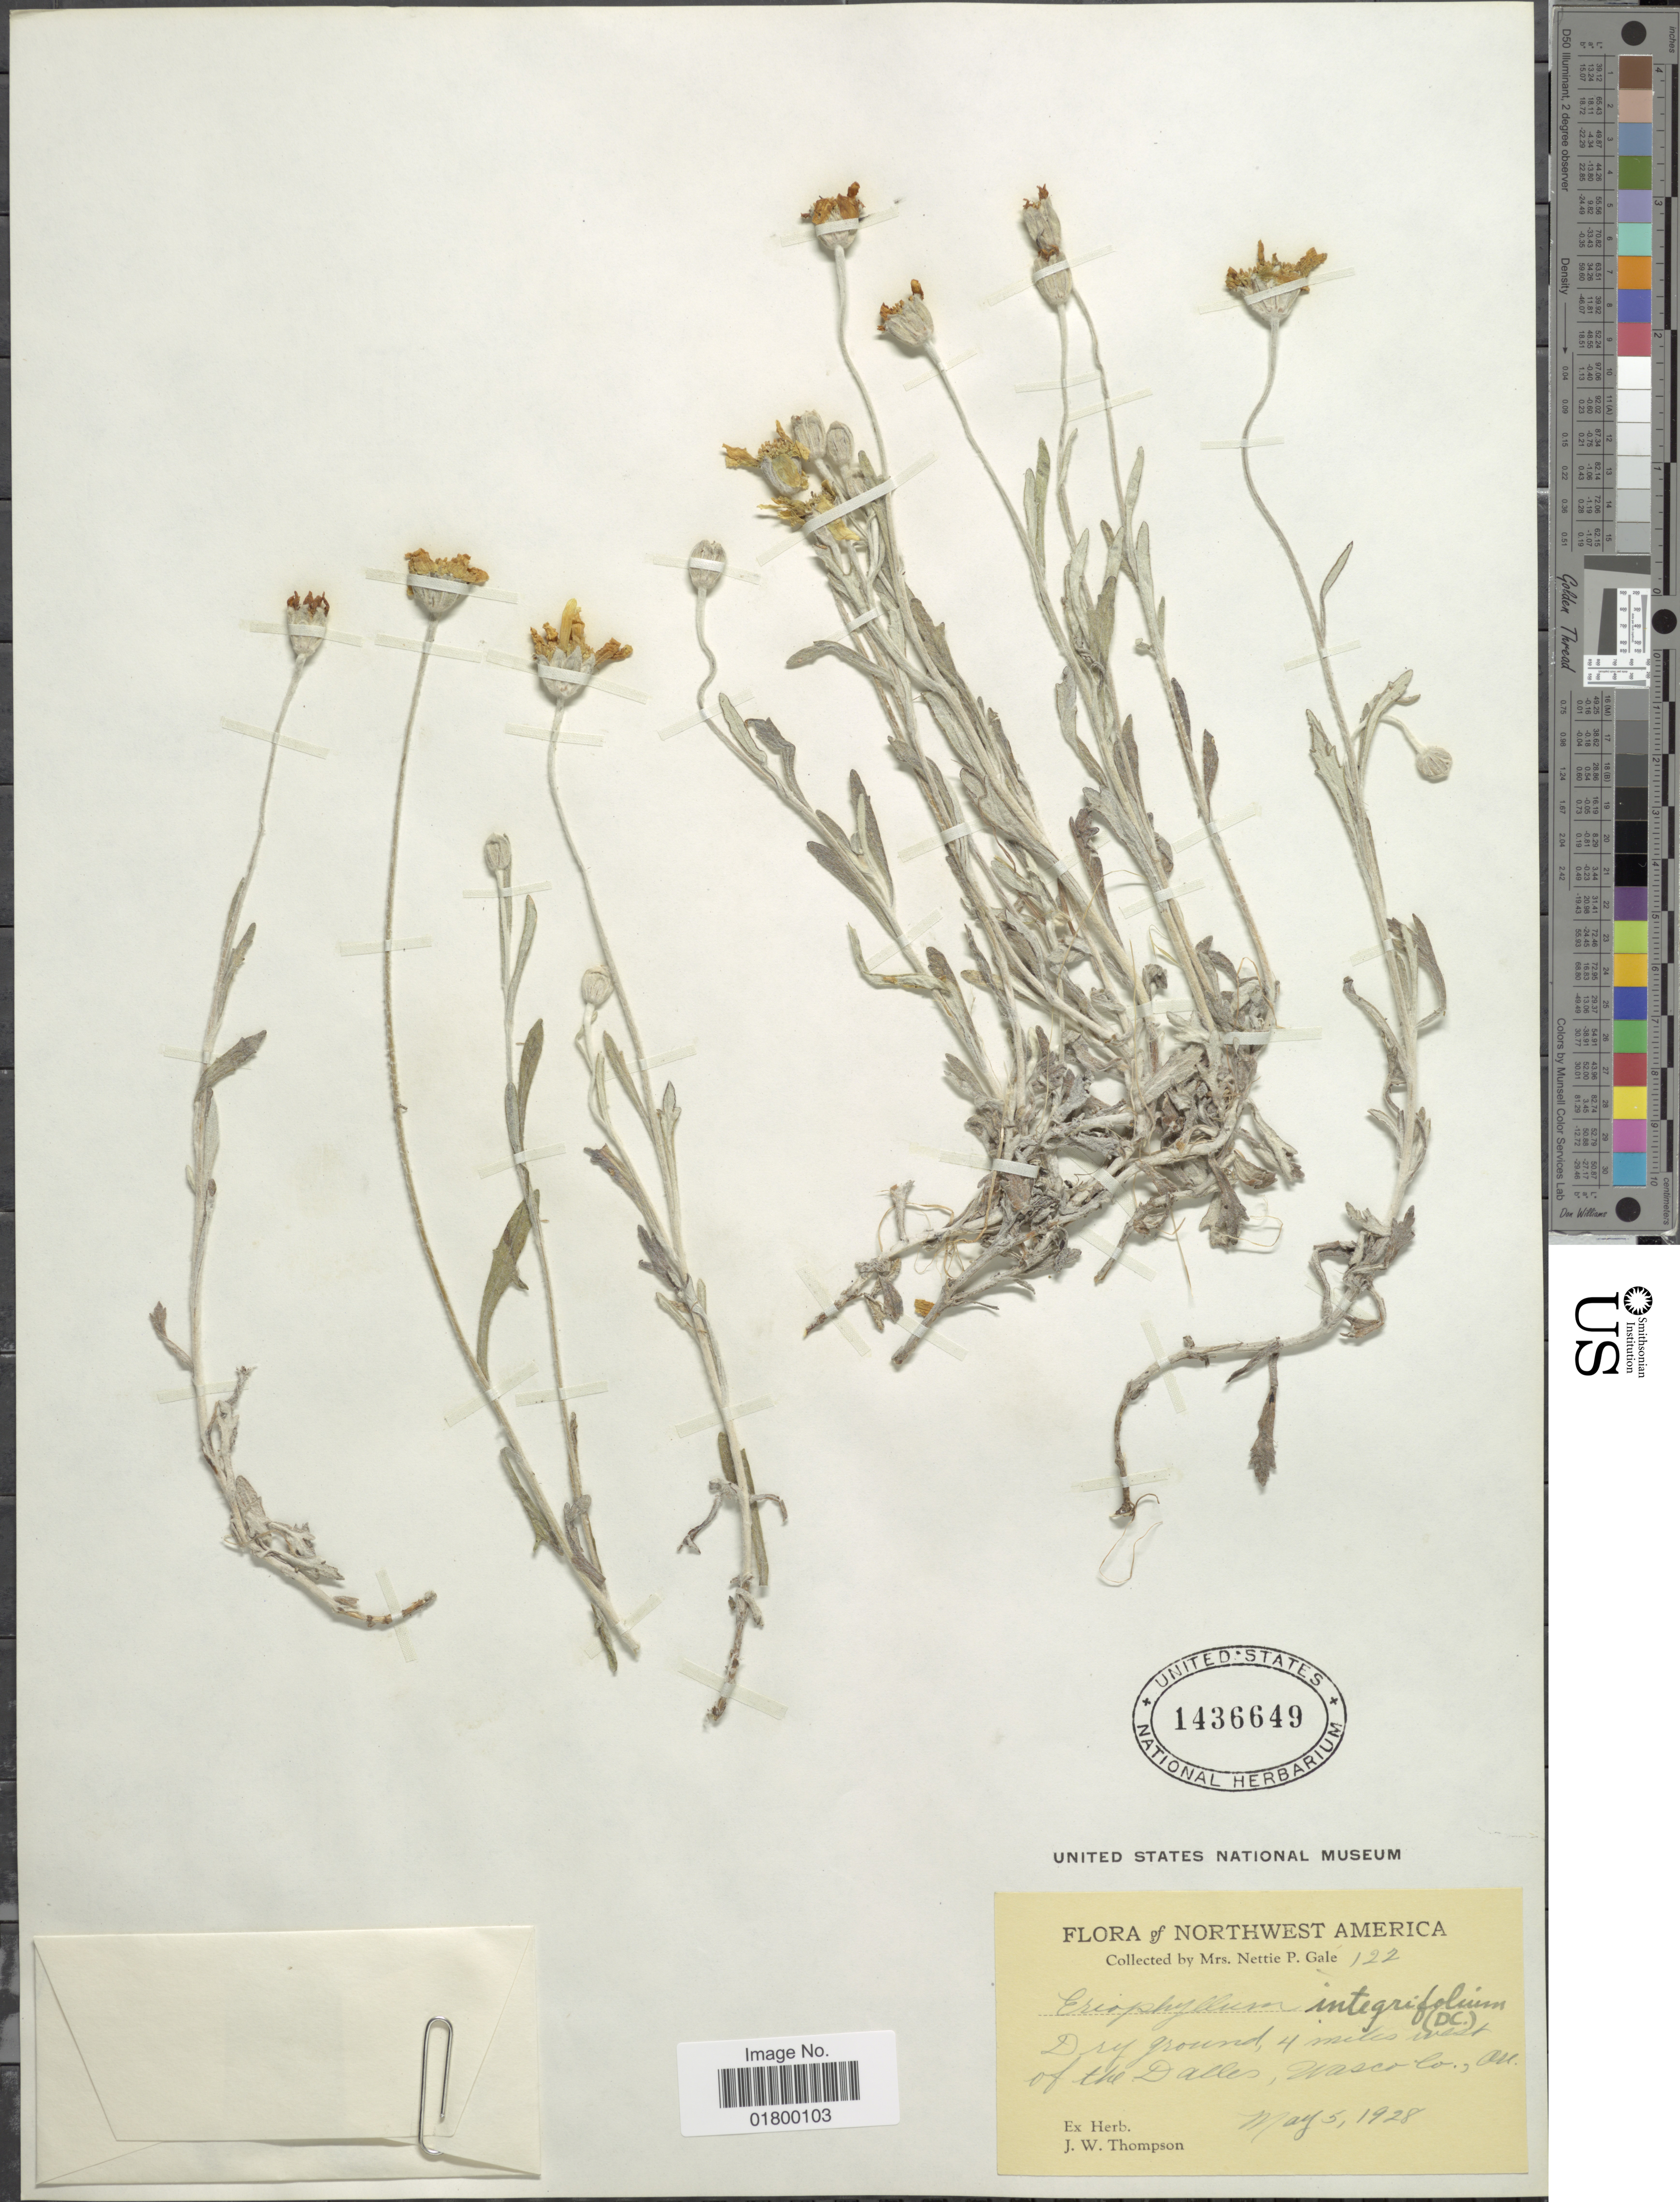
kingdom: Plantae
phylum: Tracheophyta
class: Magnoliopsida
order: Asterales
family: Asteraceae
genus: Eriophyllum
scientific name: Eriophyllum integrifolium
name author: (Hook.) Greene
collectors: N. Gale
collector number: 122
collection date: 1928-05-05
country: United States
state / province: Oregon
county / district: Wasco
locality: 4 miles west of the Dalles, Wasco Co., Ore.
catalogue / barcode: US 1436649